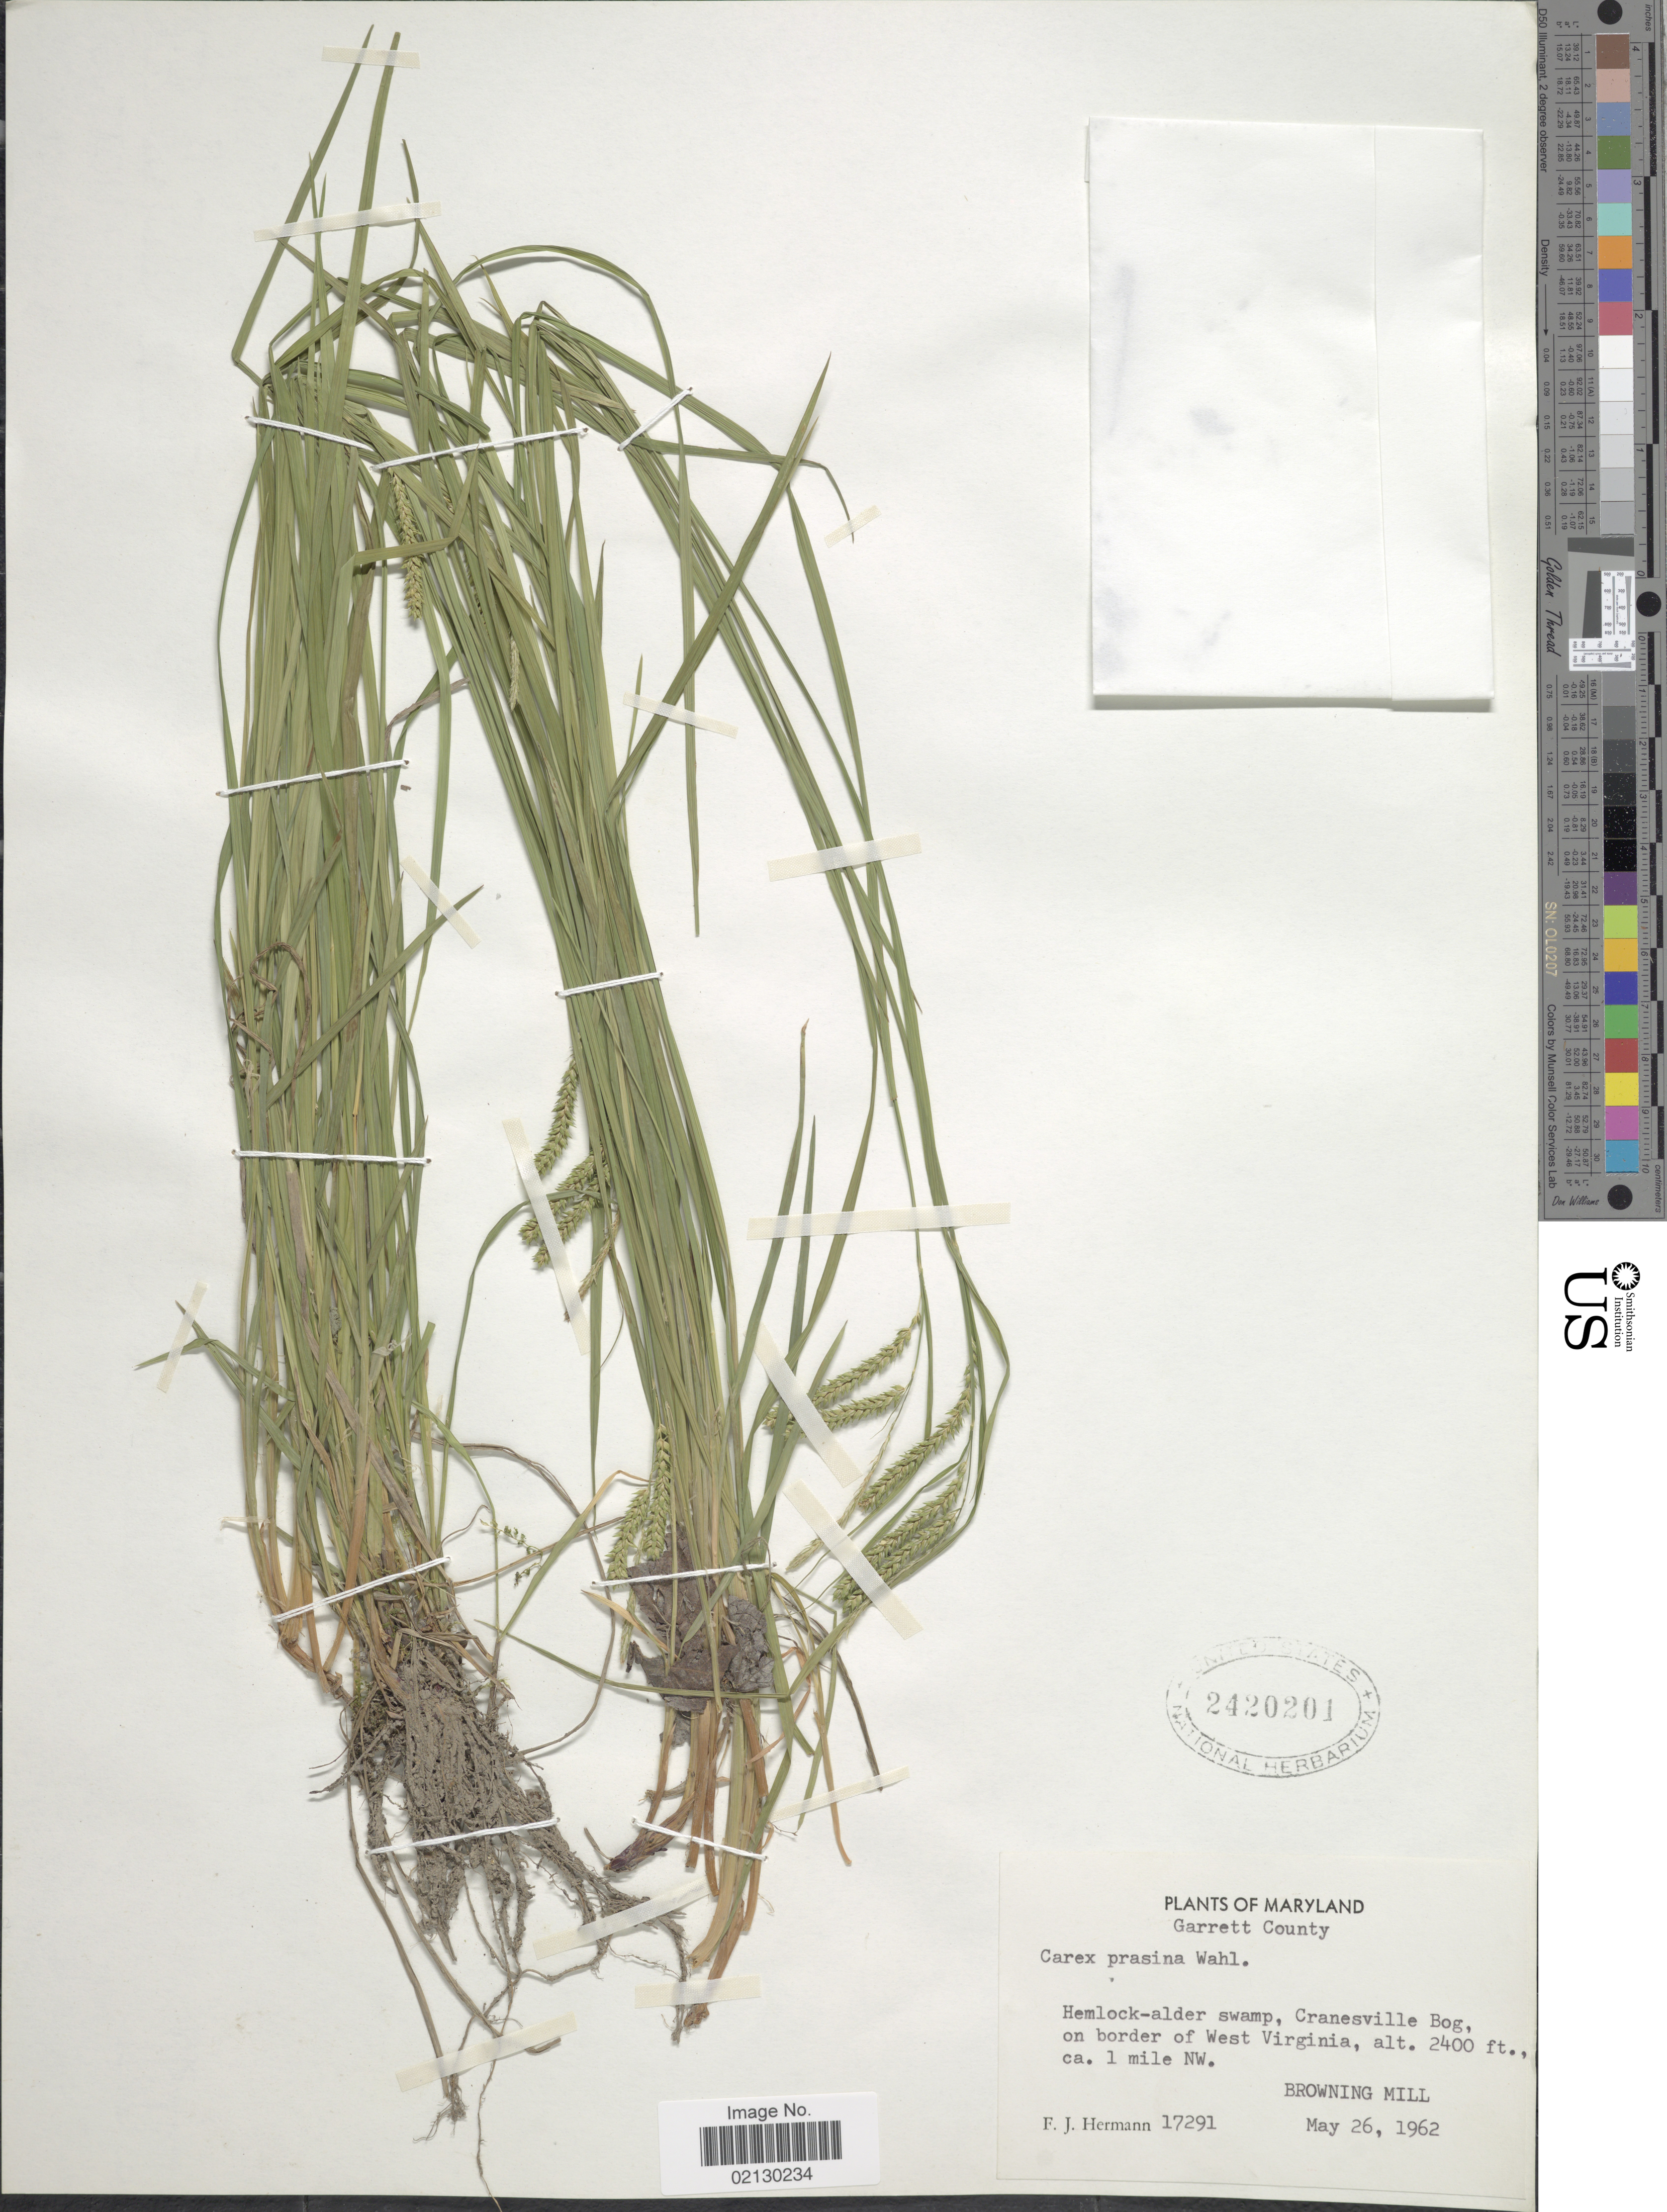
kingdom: Plantae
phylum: Tracheophyta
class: Liliopsida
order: Poales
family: Cyperaceae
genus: Carex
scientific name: Carex prasina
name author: Wahlenb.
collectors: F. J. Hermann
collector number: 17291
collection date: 1962-05-26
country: United States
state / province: Maryland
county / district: Garrett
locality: Garrett County, Cranesville Bog, on border of West Virginia, ca. 1 mile NW. Browning Mill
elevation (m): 732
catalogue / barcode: US 2420201